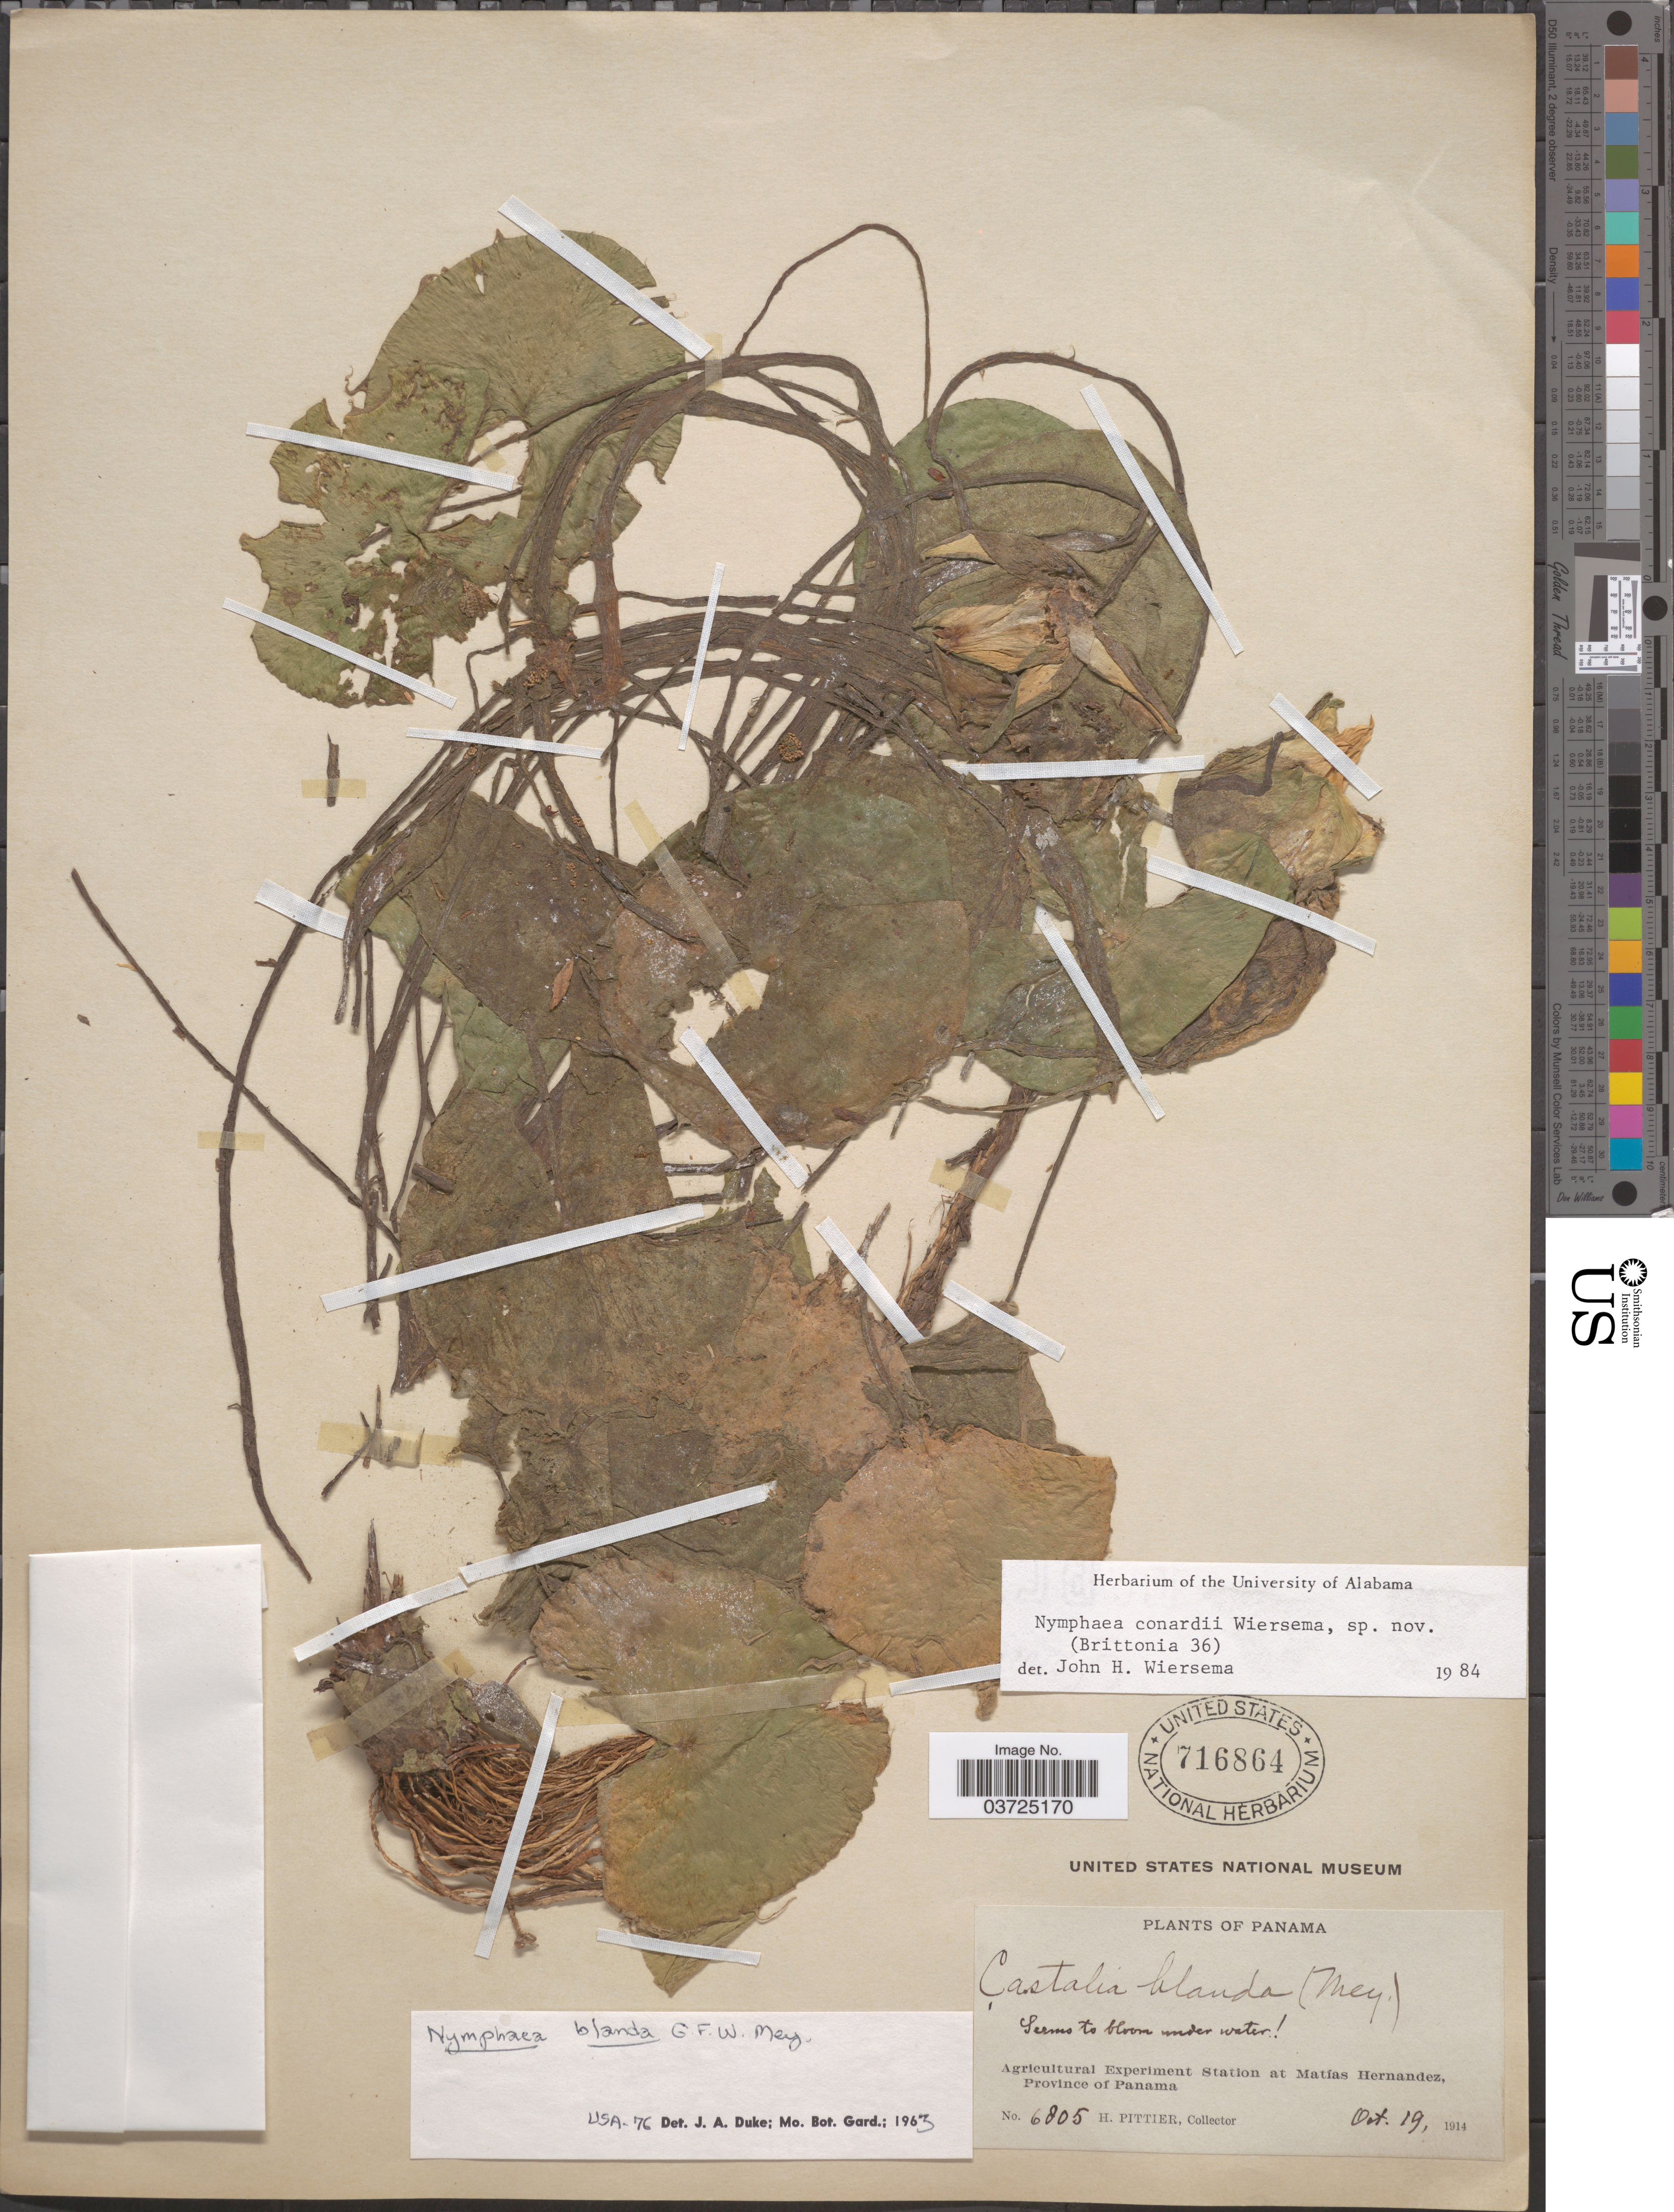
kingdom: Plantae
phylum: Tracheophyta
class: Magnoliopsida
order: Nymphaeales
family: Nymphaeaceae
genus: Nymphaea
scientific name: Nymphaea conardii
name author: Wiersema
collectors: H. F. Pittier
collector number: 6805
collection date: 1914-10-19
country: Panama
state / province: Panamá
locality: Agricultural Experiment Station at Matías Hernandez.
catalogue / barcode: US 716864